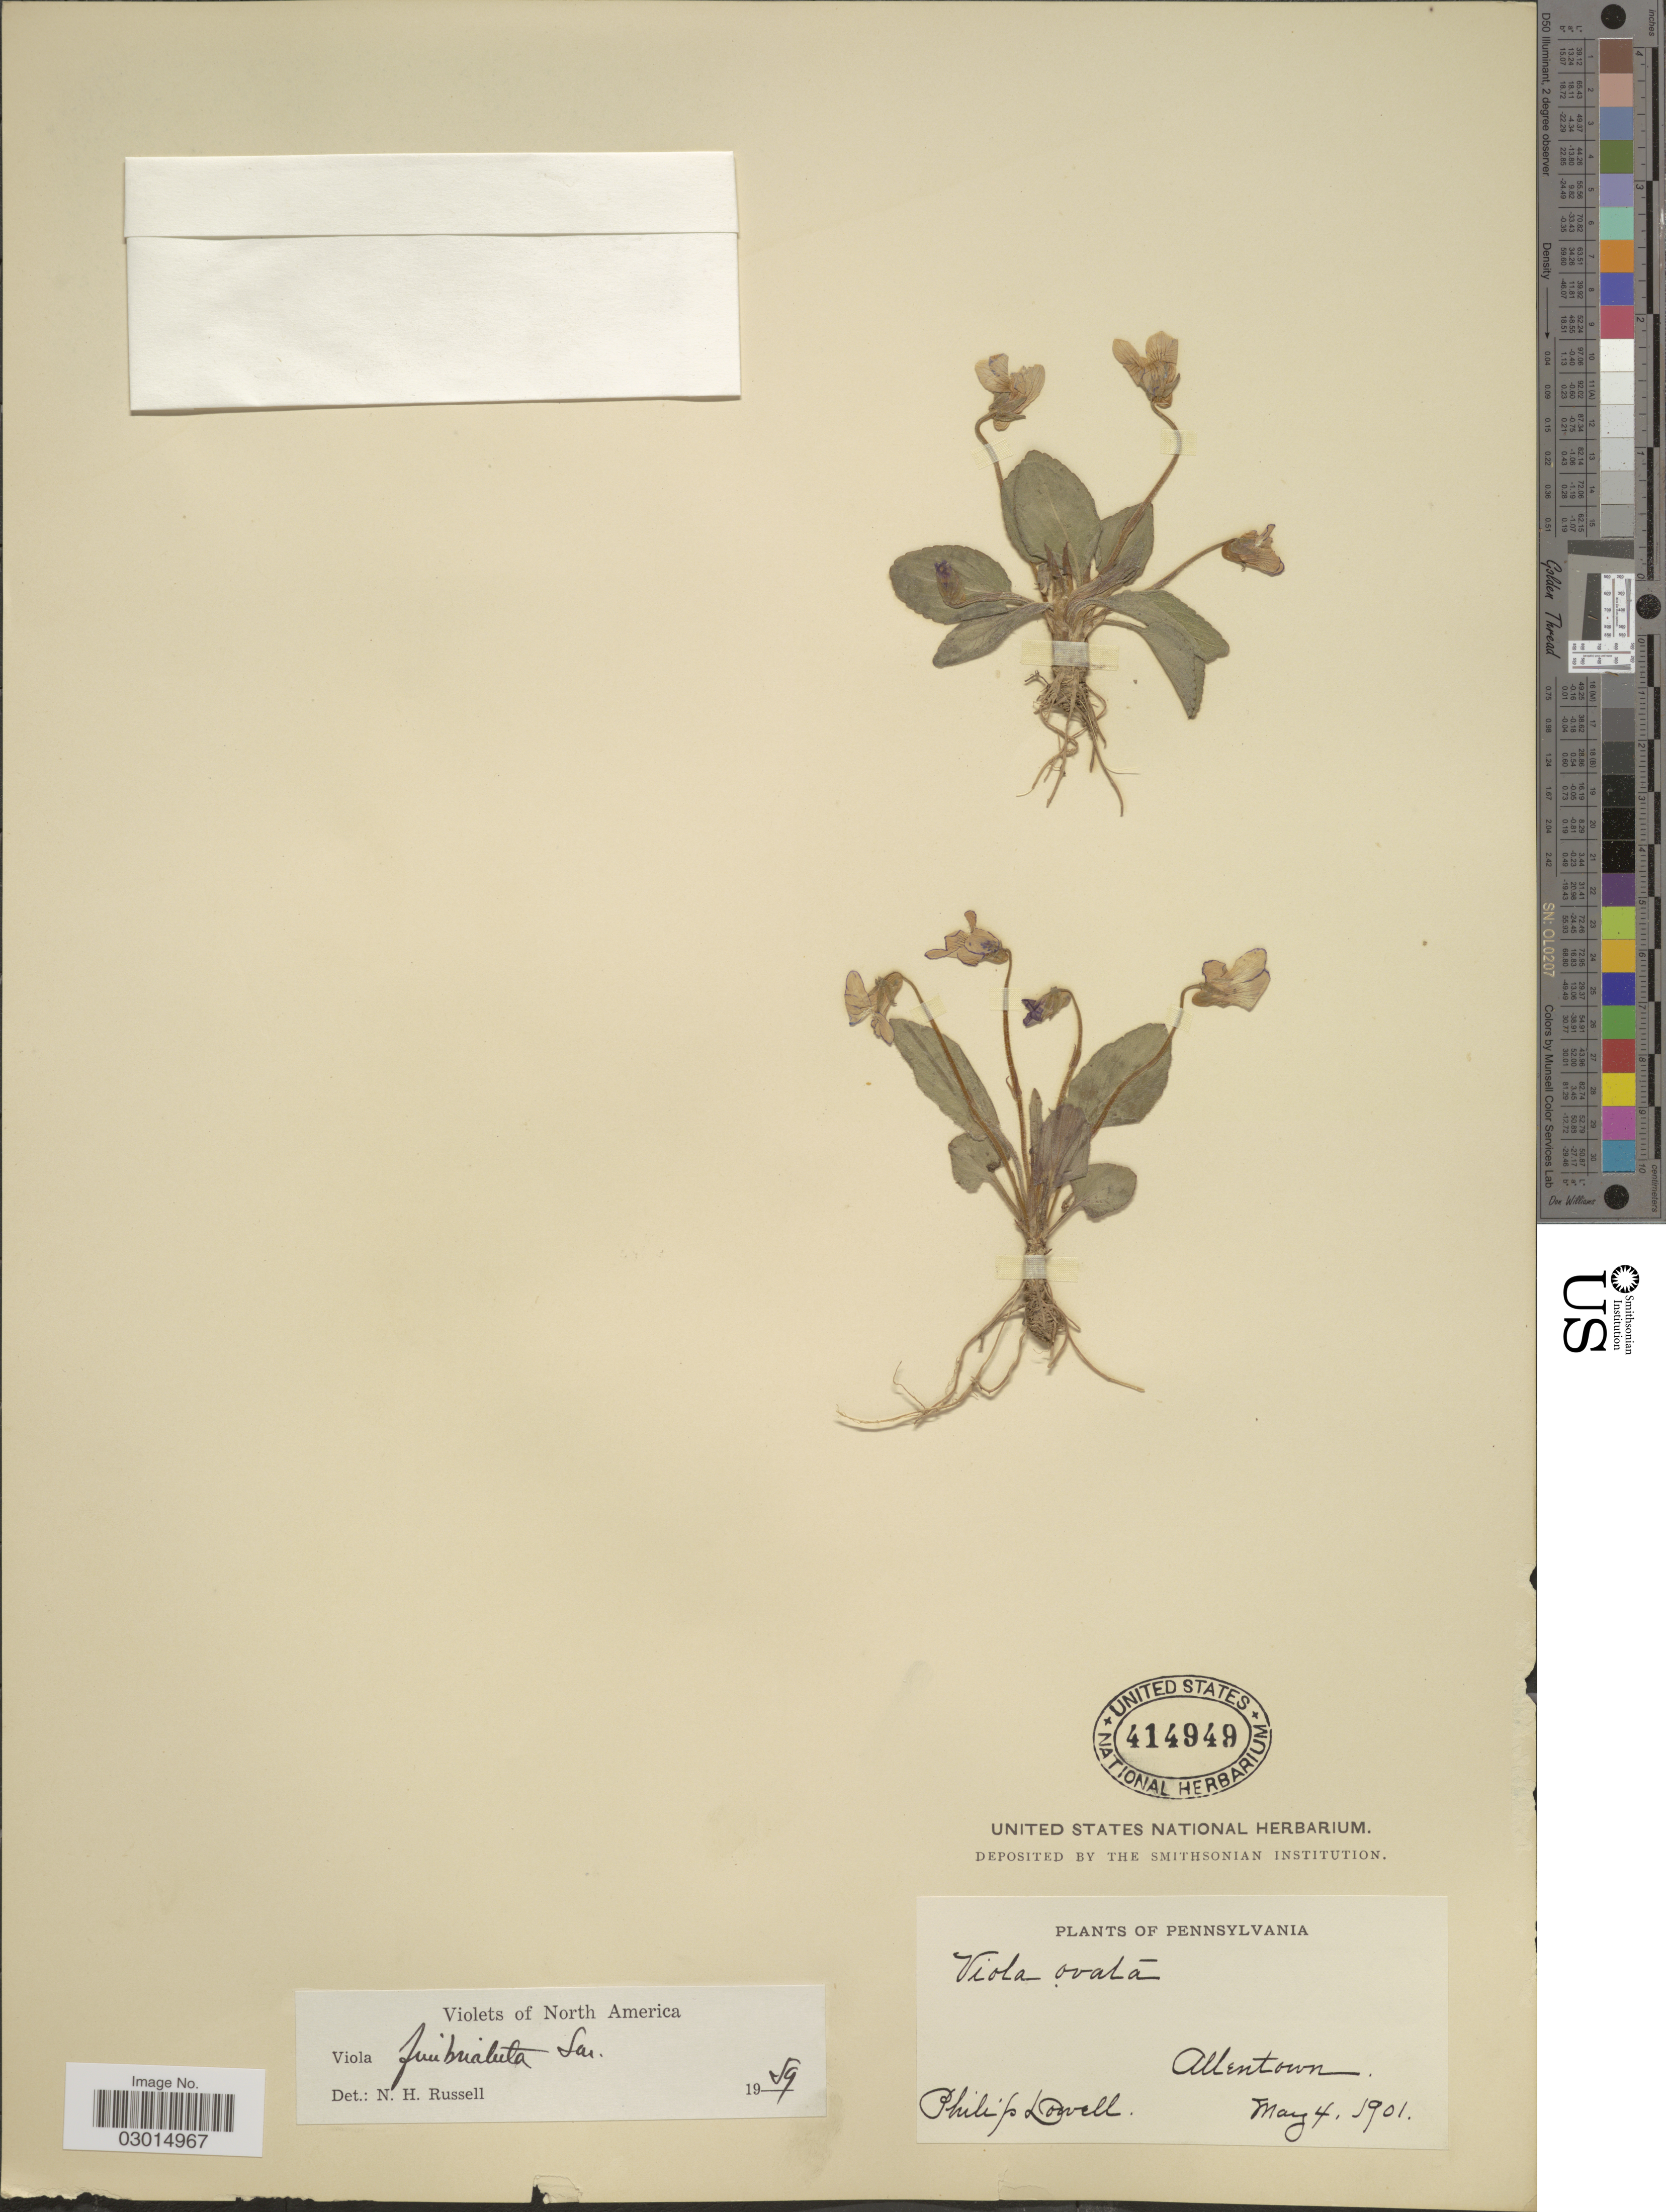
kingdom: Plantae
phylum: Tracheophyta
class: Magnoliopsida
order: Malpighiales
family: Violaceae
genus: Viola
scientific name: Viola fimbriatula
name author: Small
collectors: P. Dowell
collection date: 1901-05-04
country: United States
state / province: Pennsylvania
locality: Allentown.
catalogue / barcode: US 414949